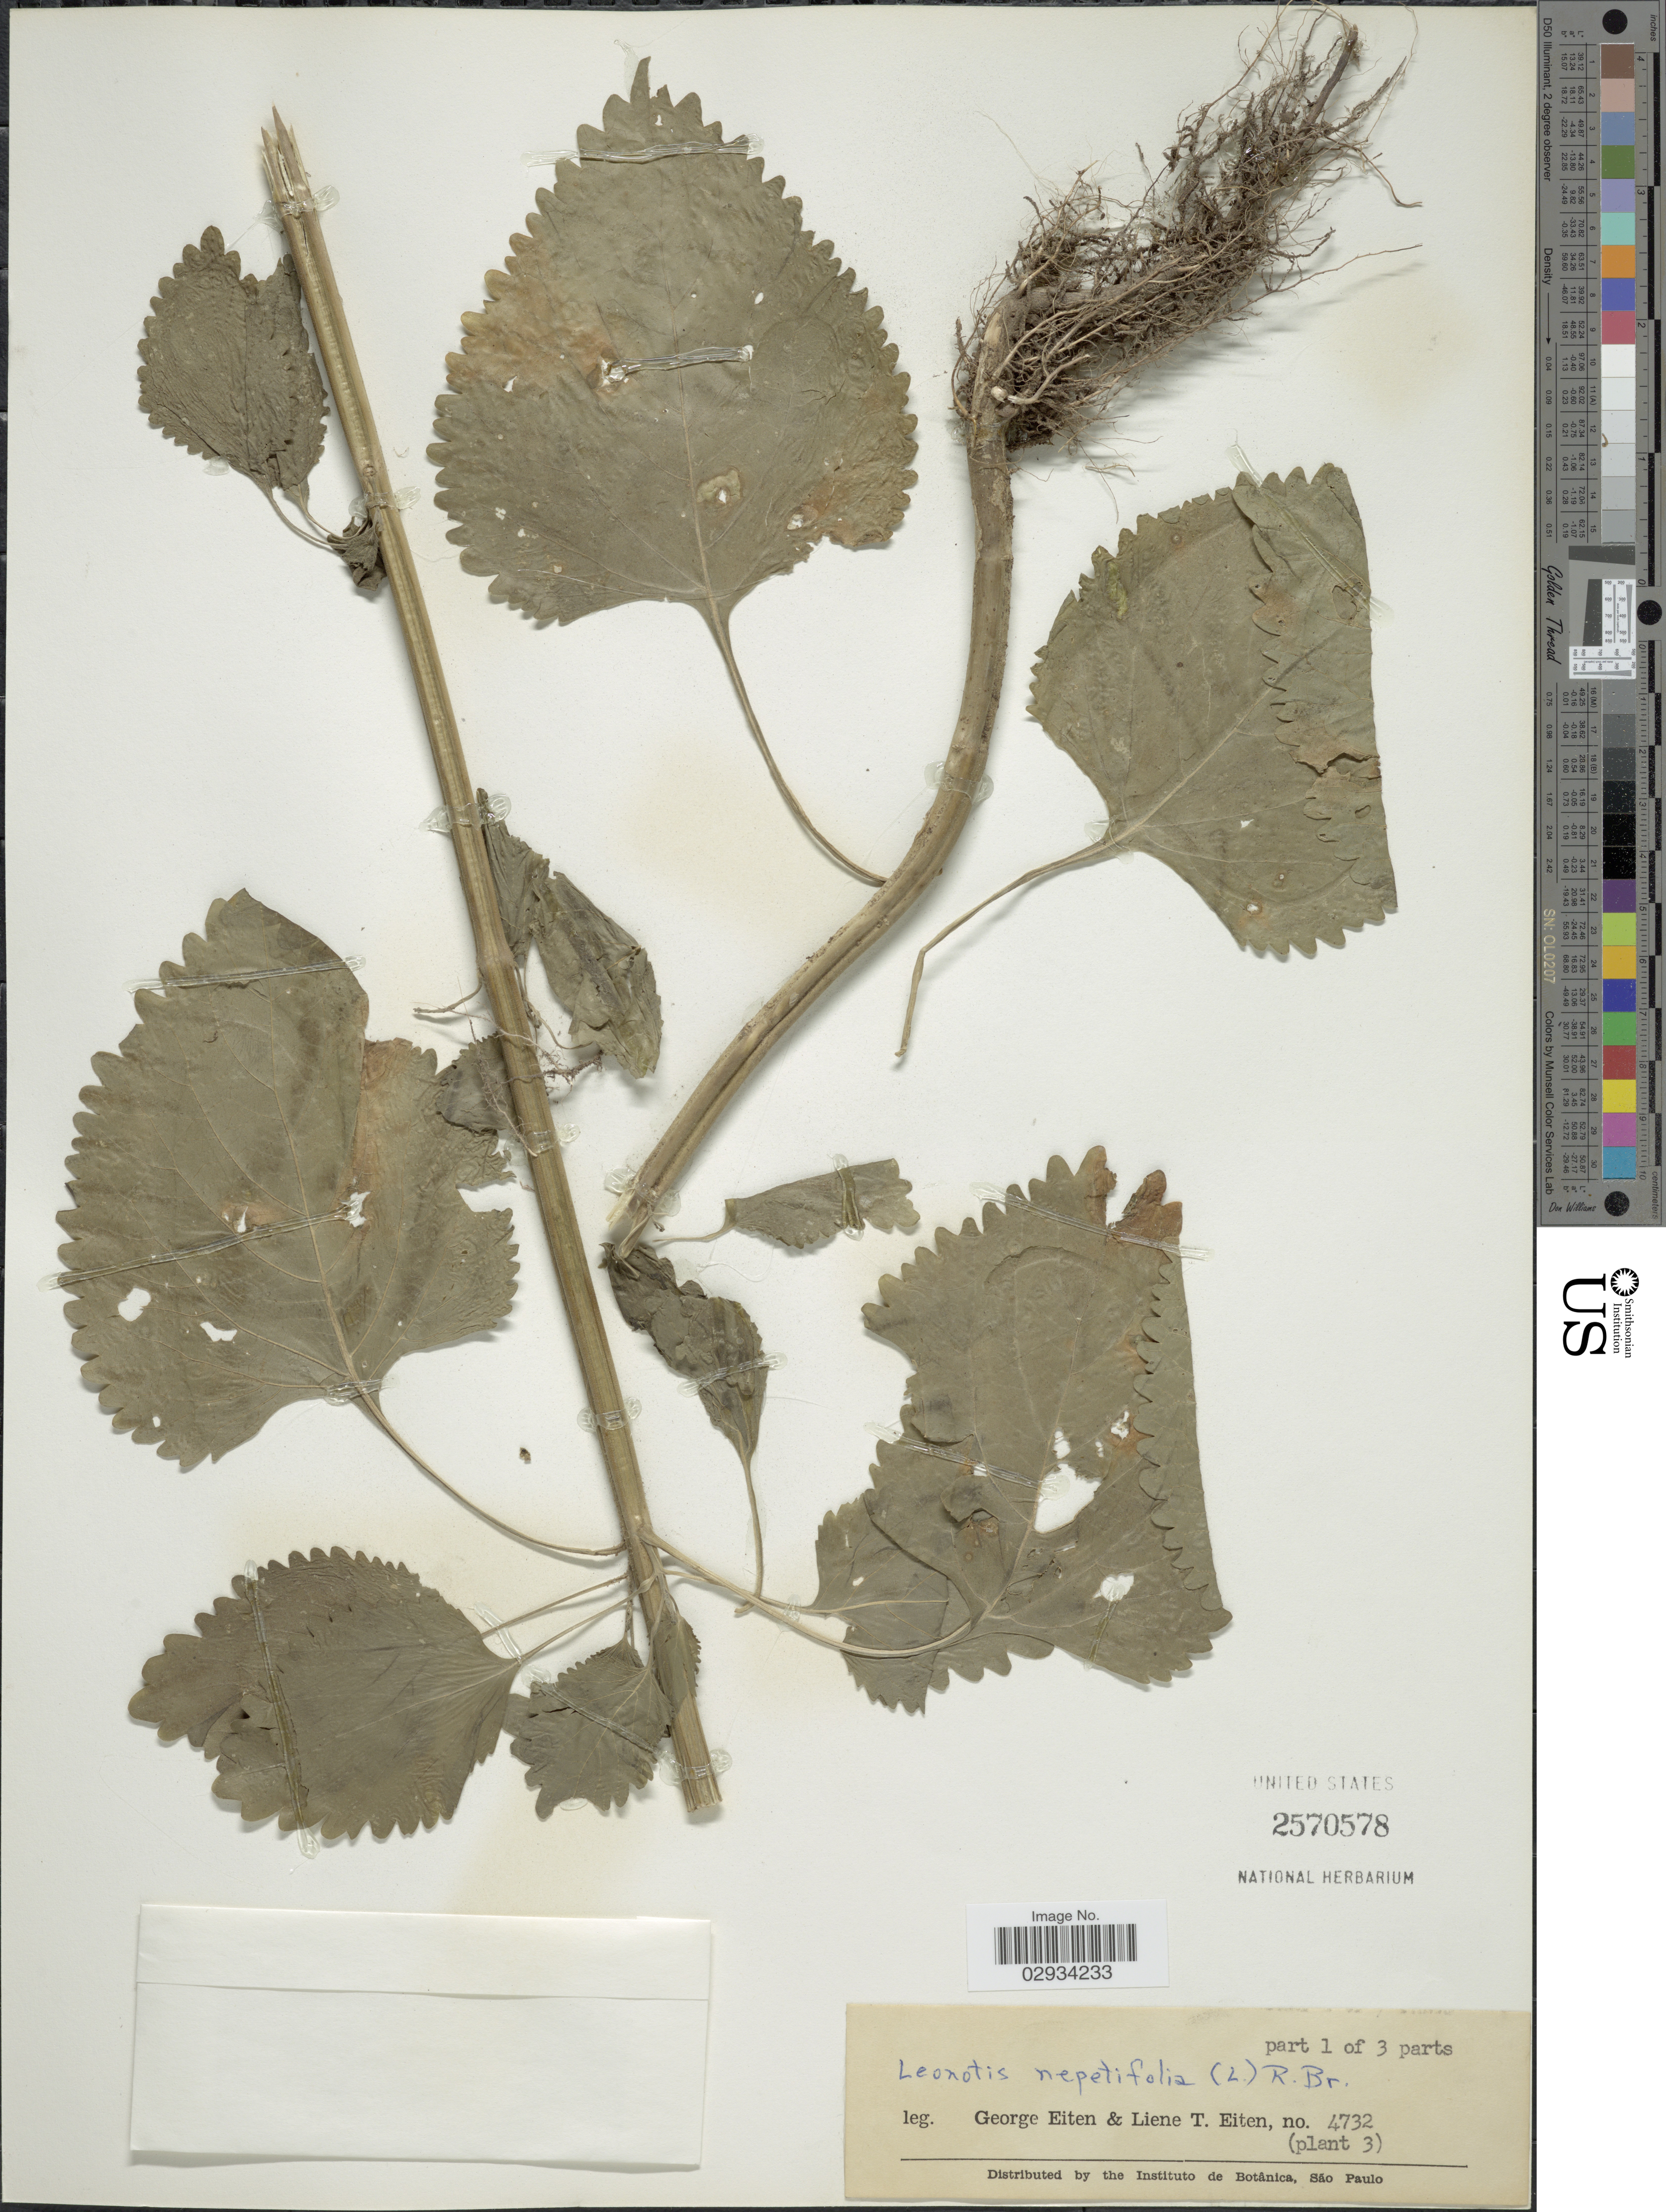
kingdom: Plantae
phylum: Tracheophyta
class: Magnoliopsida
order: Lamiales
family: Lamiaceae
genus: Leonotis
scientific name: Leonotis nepetifolia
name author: (L.) R. Br.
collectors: G. Eiten & L. T. Eiten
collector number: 4732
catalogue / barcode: US 2570578